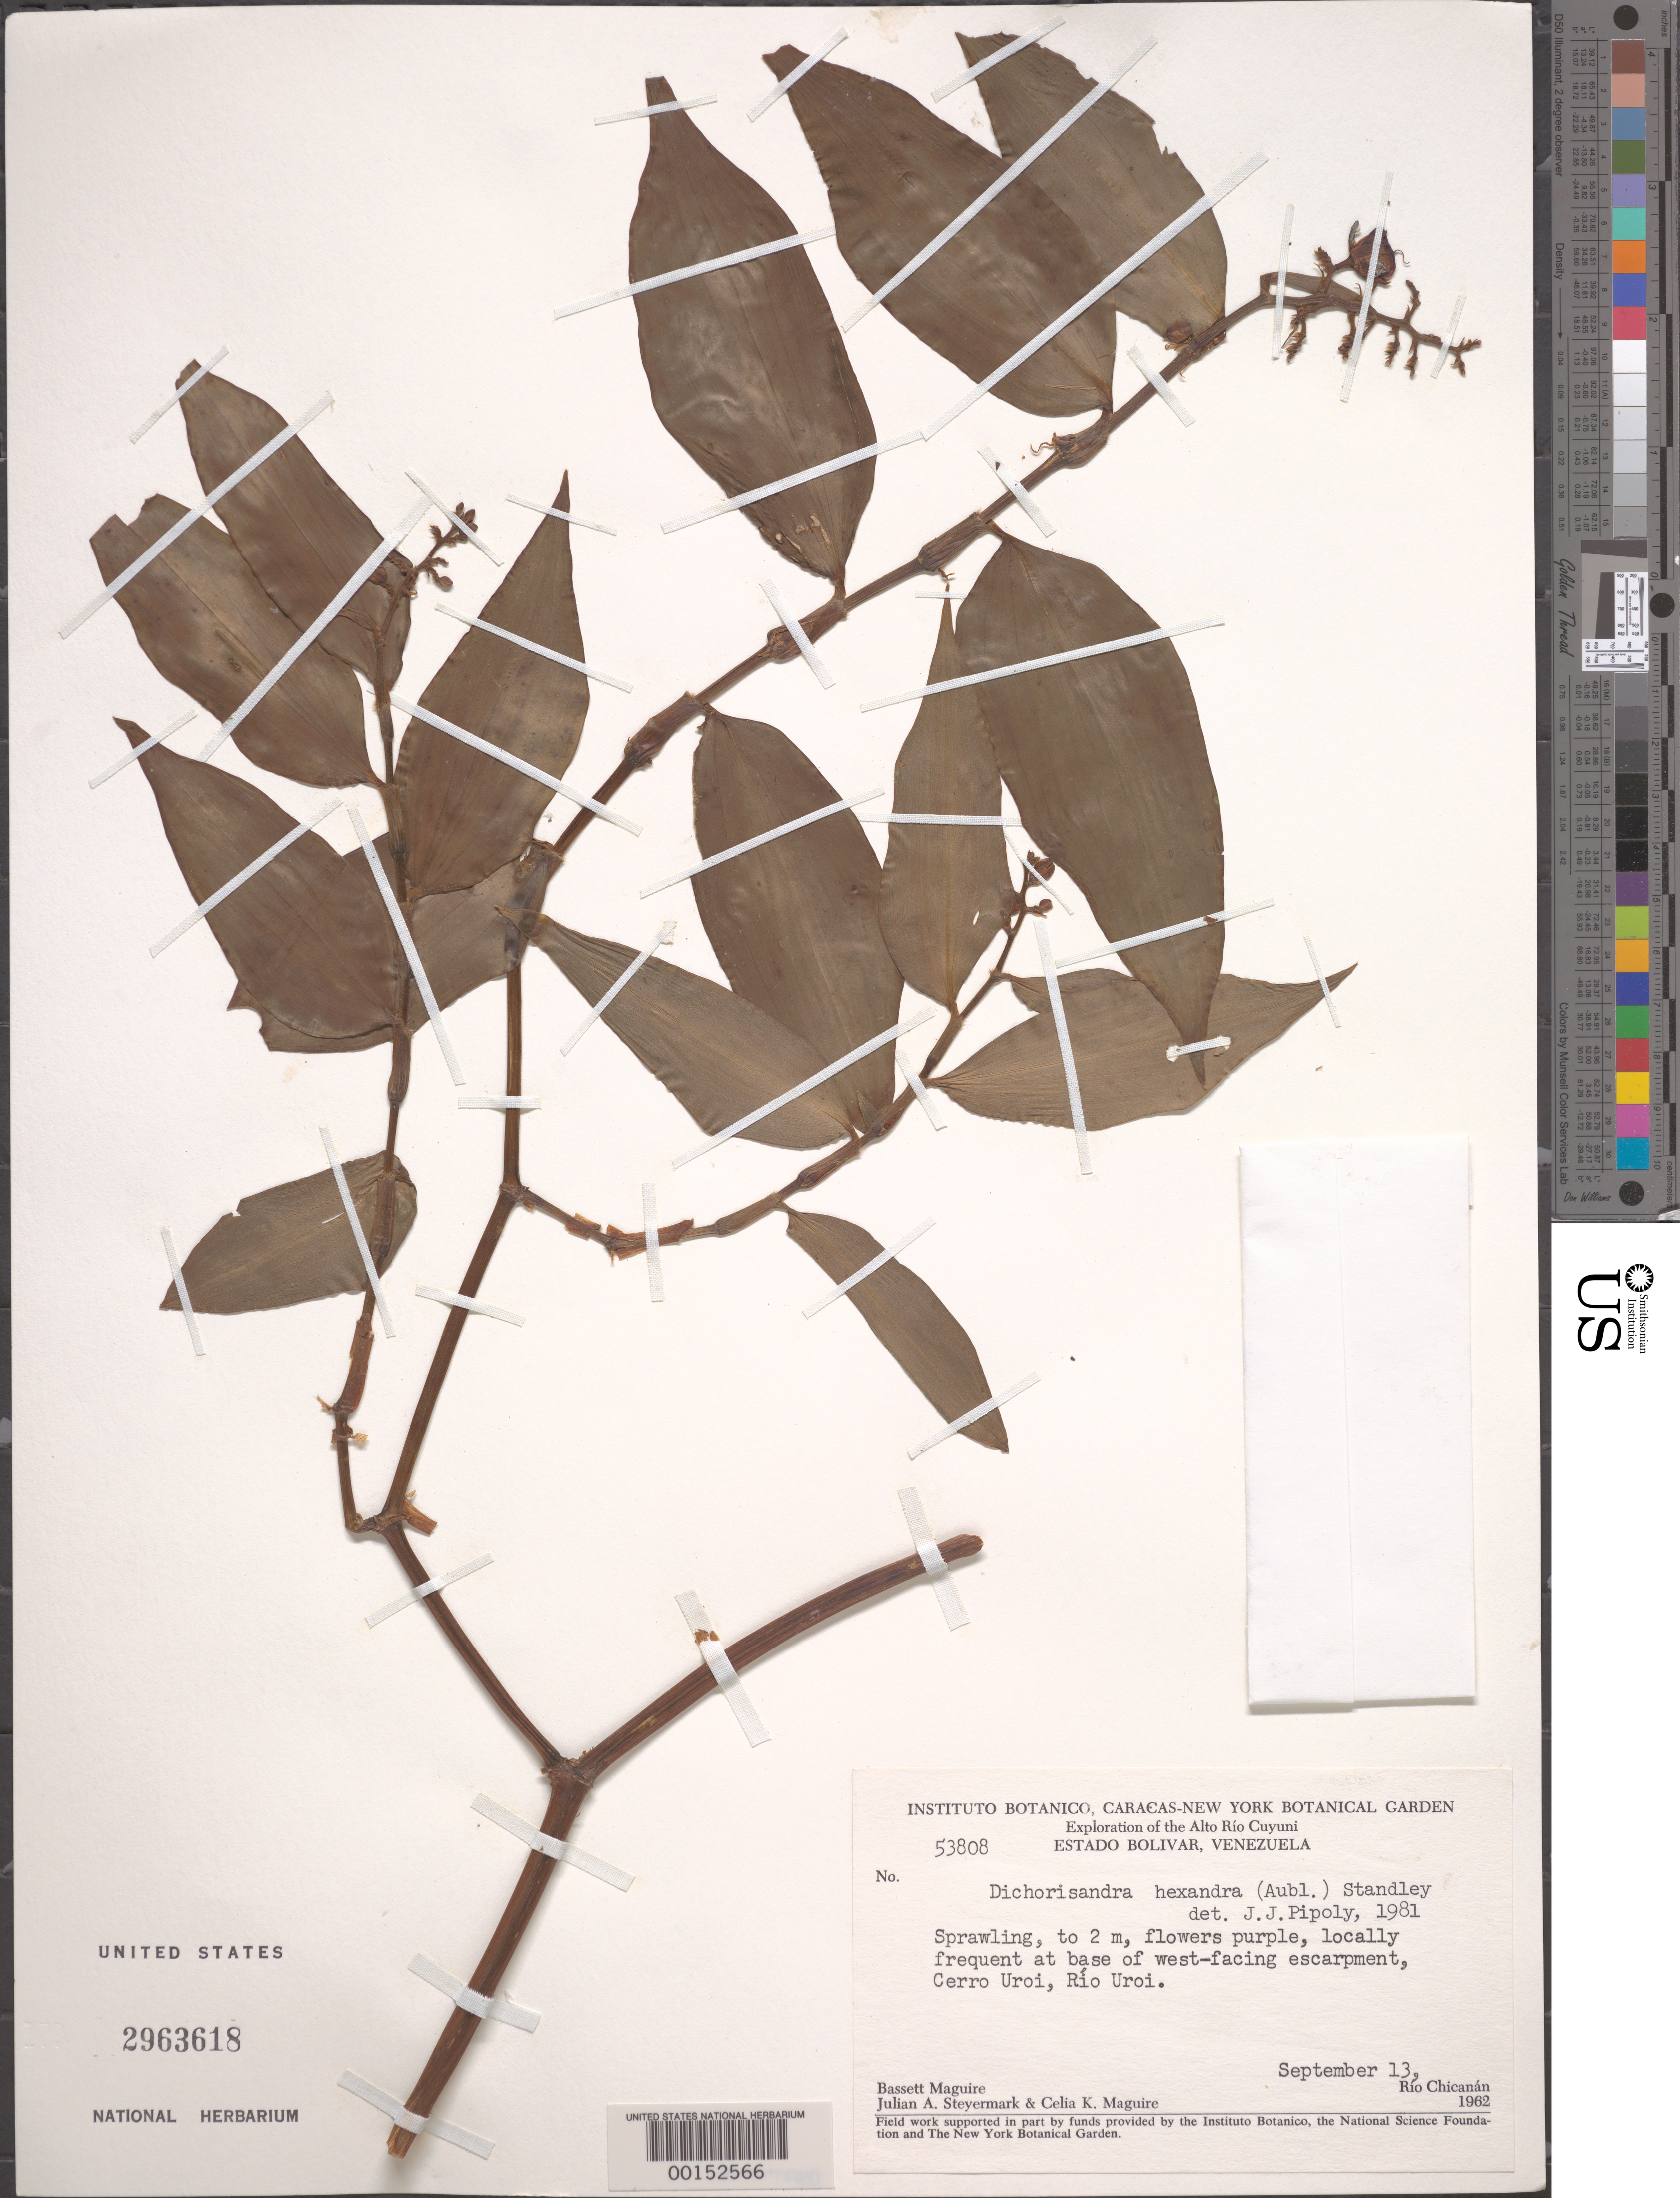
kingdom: Plantae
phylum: Tracheophyta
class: Liliopsida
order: Commelinales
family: Commelinaceae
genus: Dichorisandra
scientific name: Dichorisandra hexandra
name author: (Aubl.) Standl.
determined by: Pipoly, J. J., III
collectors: B. Maguire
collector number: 53808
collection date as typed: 13 Sep 1962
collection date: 1962-09-13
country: Venezuela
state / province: Bolivar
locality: Cerro uroi, rio uroi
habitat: West-facing escarpment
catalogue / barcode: US 2963618